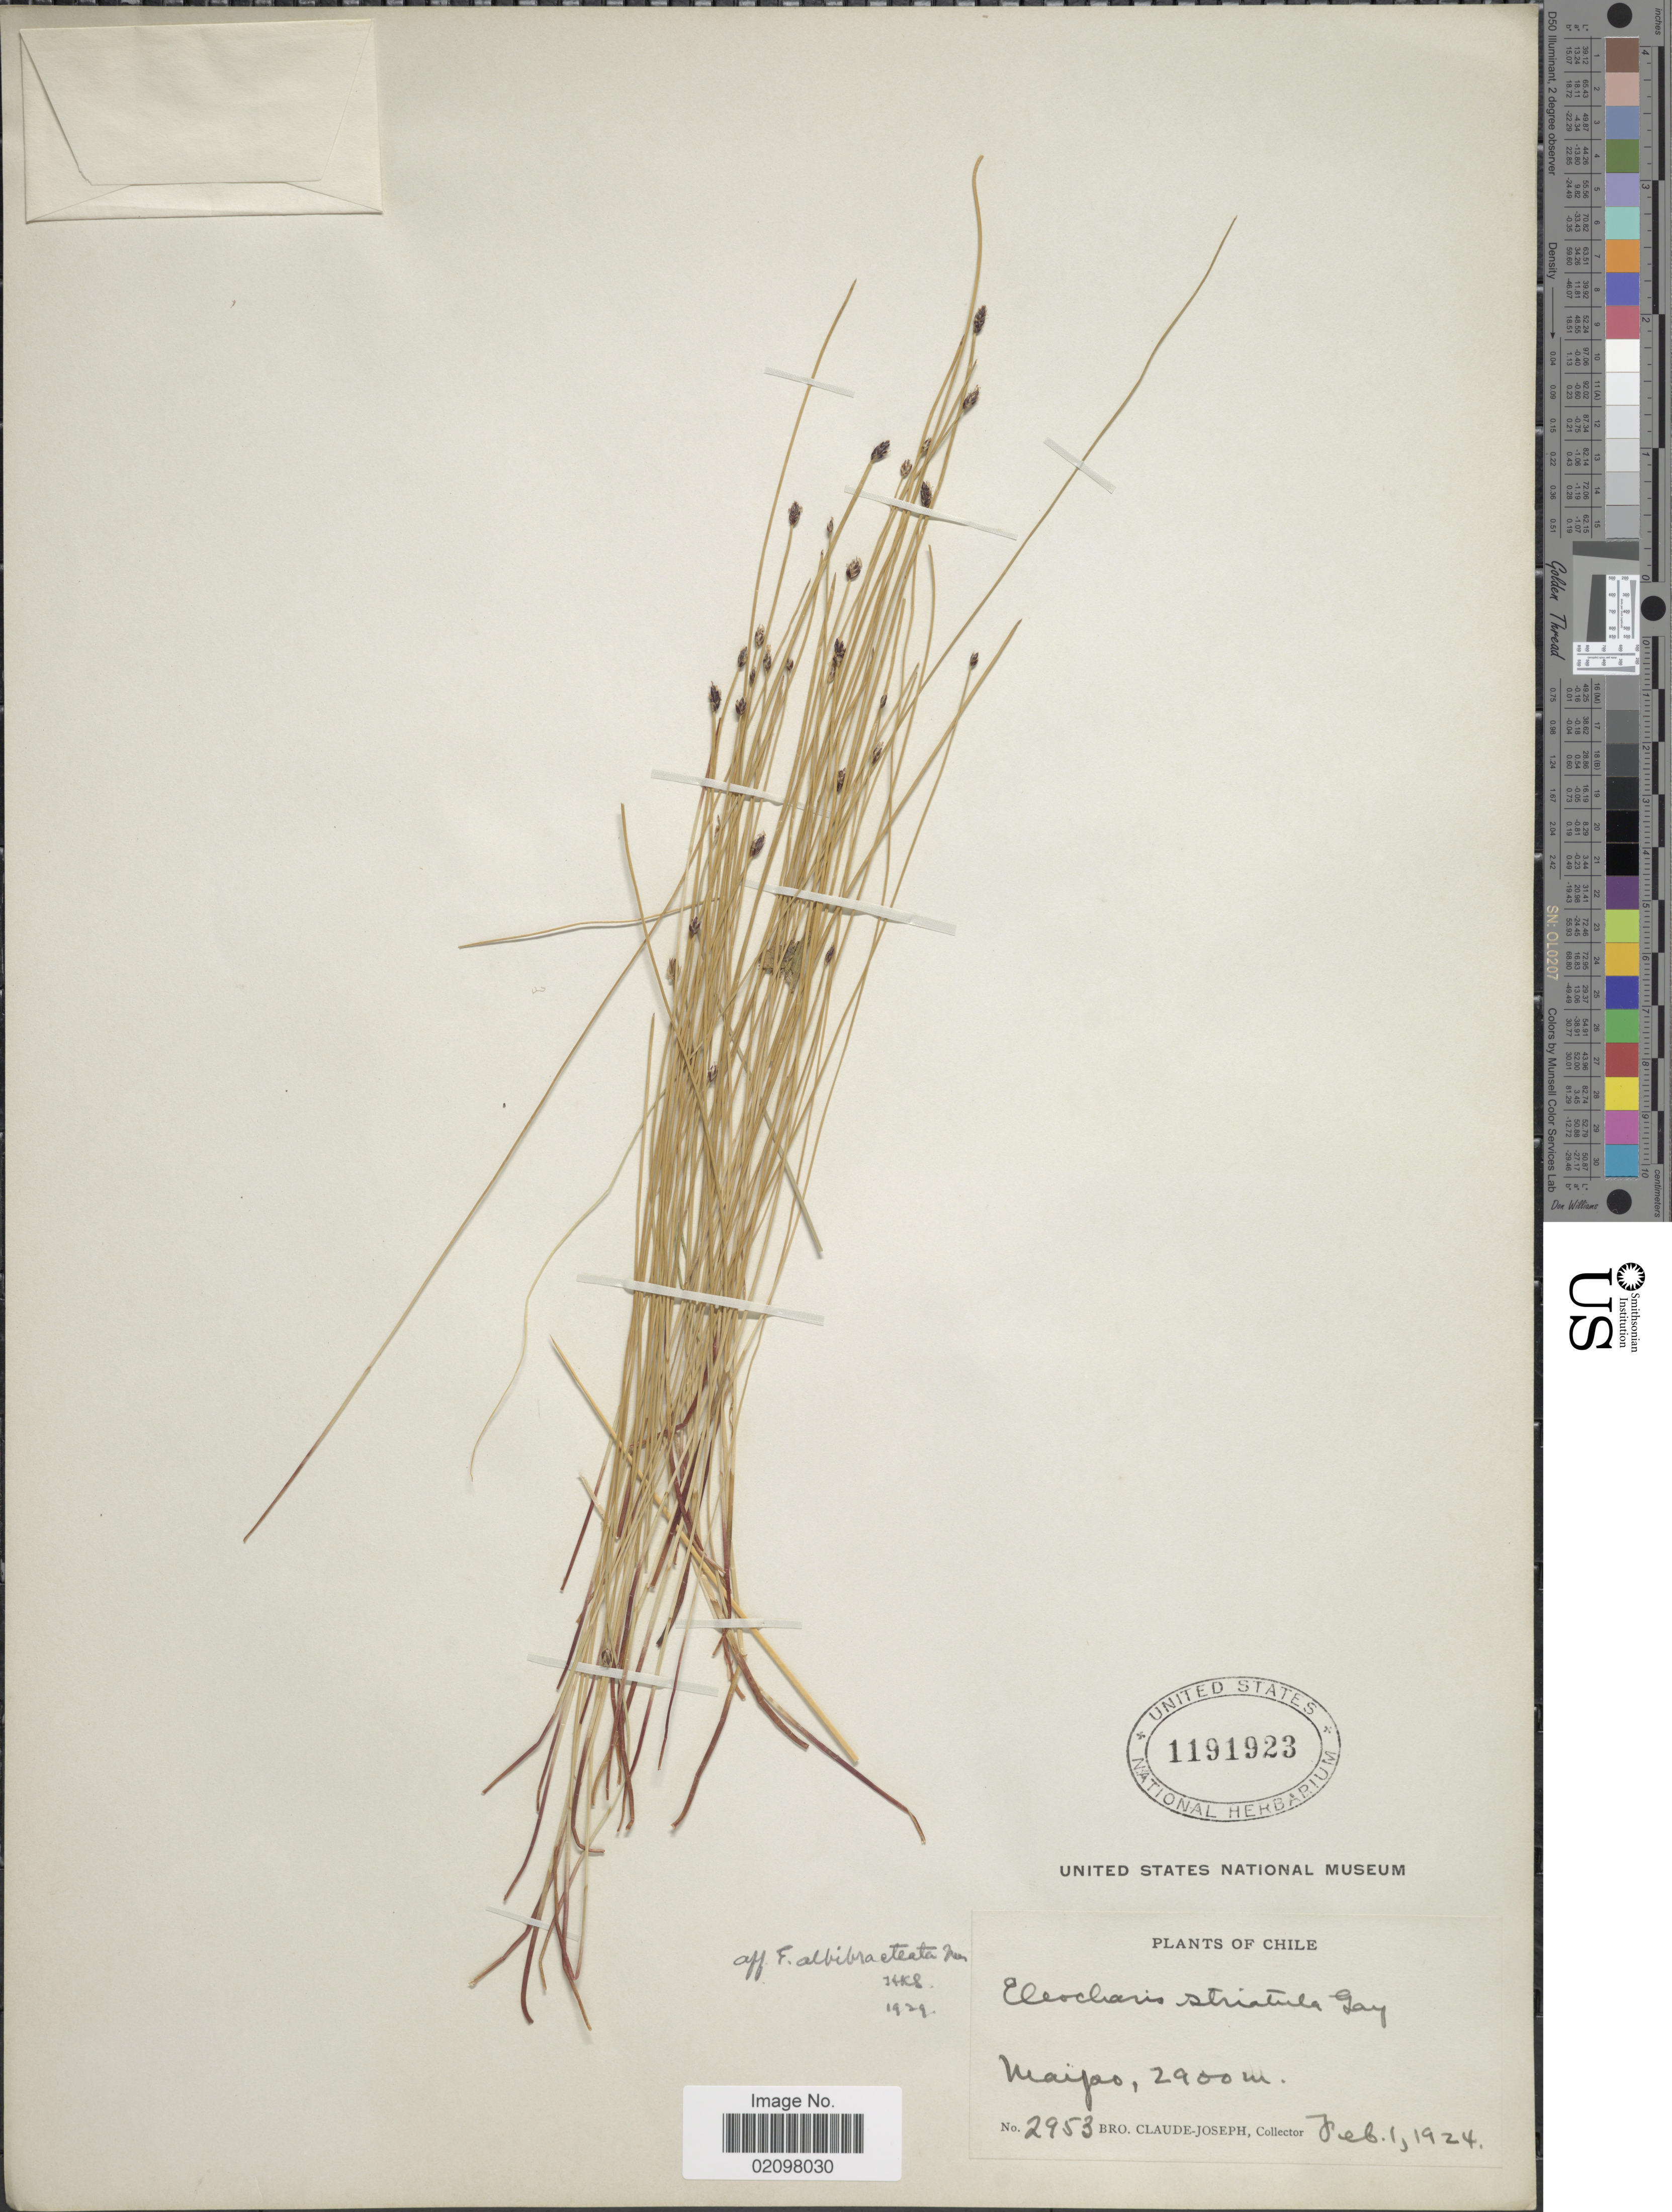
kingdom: Plantae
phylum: Tracheophyta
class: Liliopsida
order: Poales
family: Cyperaceae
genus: Eleocharis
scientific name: Eleocharis albibracteata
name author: Nees & Meyen ex Kunth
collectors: Bro. Claude-Joseph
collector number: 2953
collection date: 1924-02-01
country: Chile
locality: Maipo.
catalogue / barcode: US 1191923